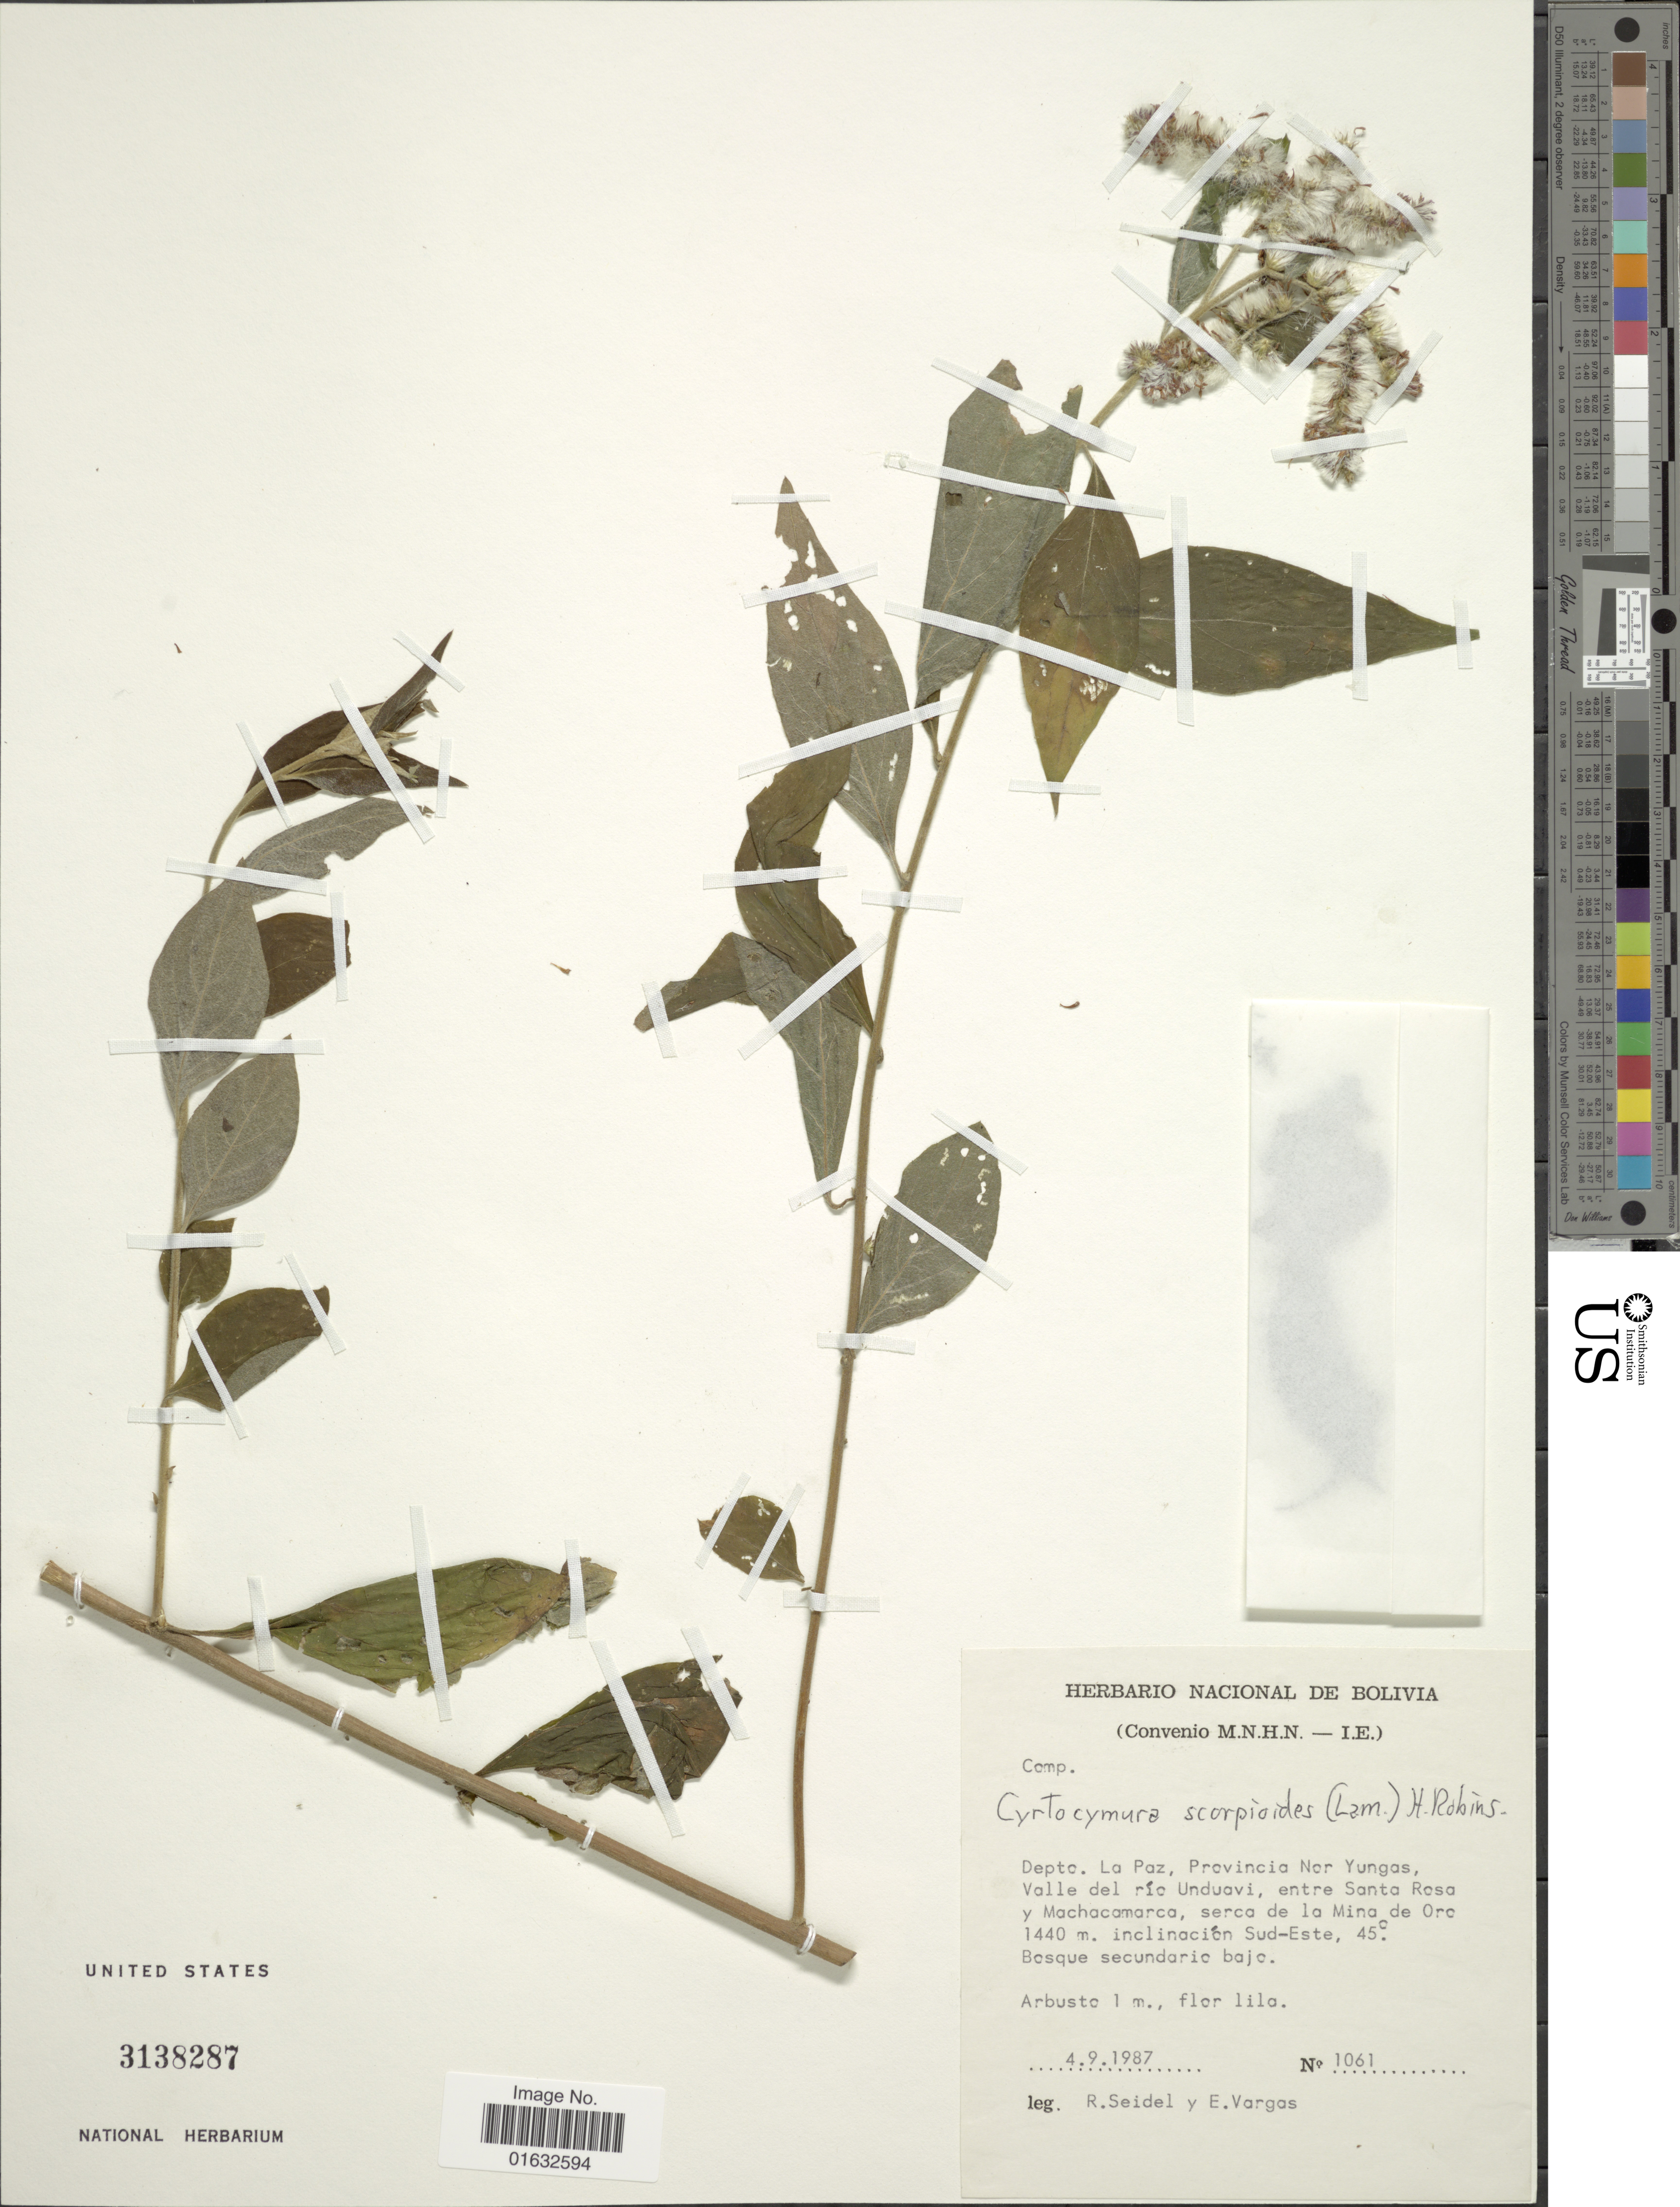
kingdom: Plantae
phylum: Tracheophyta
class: Magnoliopsida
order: Asterales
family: Asteraceae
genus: Cyrtocymura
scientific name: Cyrtocymura scorpioides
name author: (Lam.) H. Rob.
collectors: R. Seidel & E. Vargas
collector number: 1061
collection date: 1987-09-04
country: Bolivia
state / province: La Paz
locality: Provincia Nor Yungas, Valle del rio Unduavi, entre Santa Rosa y Machacamarca, serca de la Mina de Oro, 45° [unsure placement]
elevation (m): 1440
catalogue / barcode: US 3138287